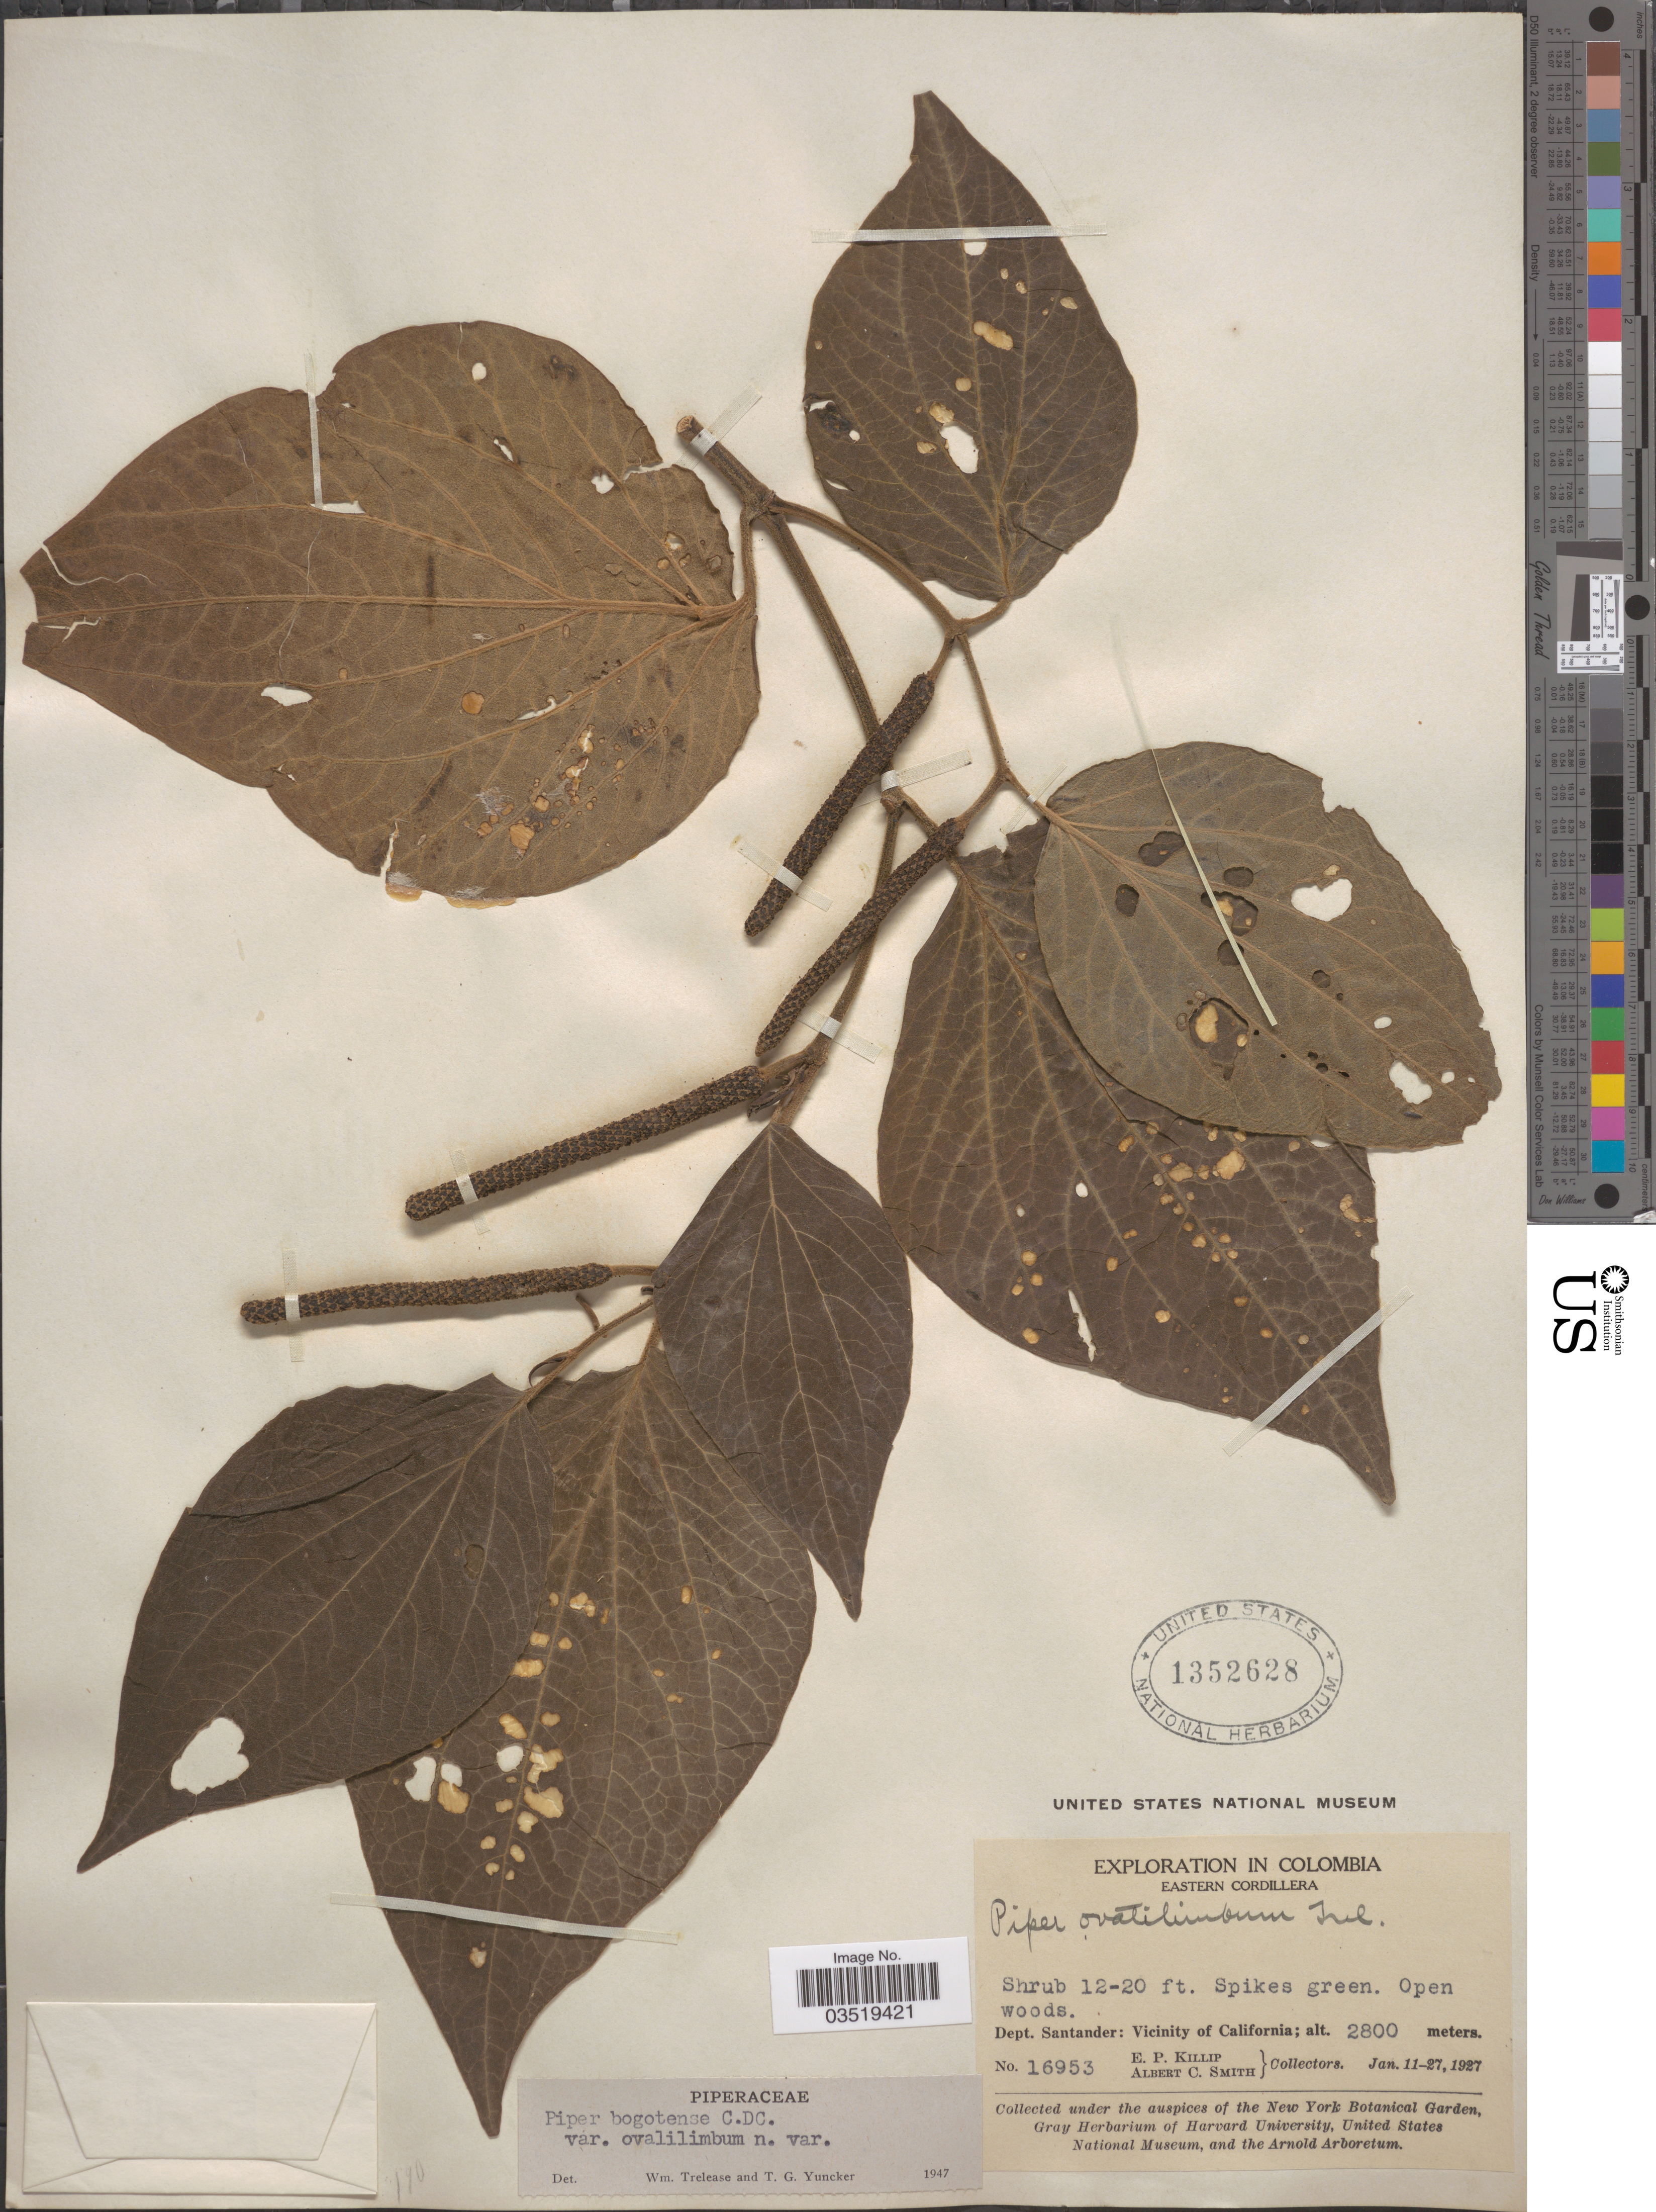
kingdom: Plantae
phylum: Tracheophyta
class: Magnoliopsida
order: Piperales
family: Piperaceae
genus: Piper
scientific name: Piper bogotense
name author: C. DC.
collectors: E. P. Killip & A. C. Smith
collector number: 16953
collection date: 1927-01-11/1927-01-27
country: Colombia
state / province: Santander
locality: Eastern Cordillera. Dept. Santander: Vicinity of California.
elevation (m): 2800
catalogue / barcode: US 1352628